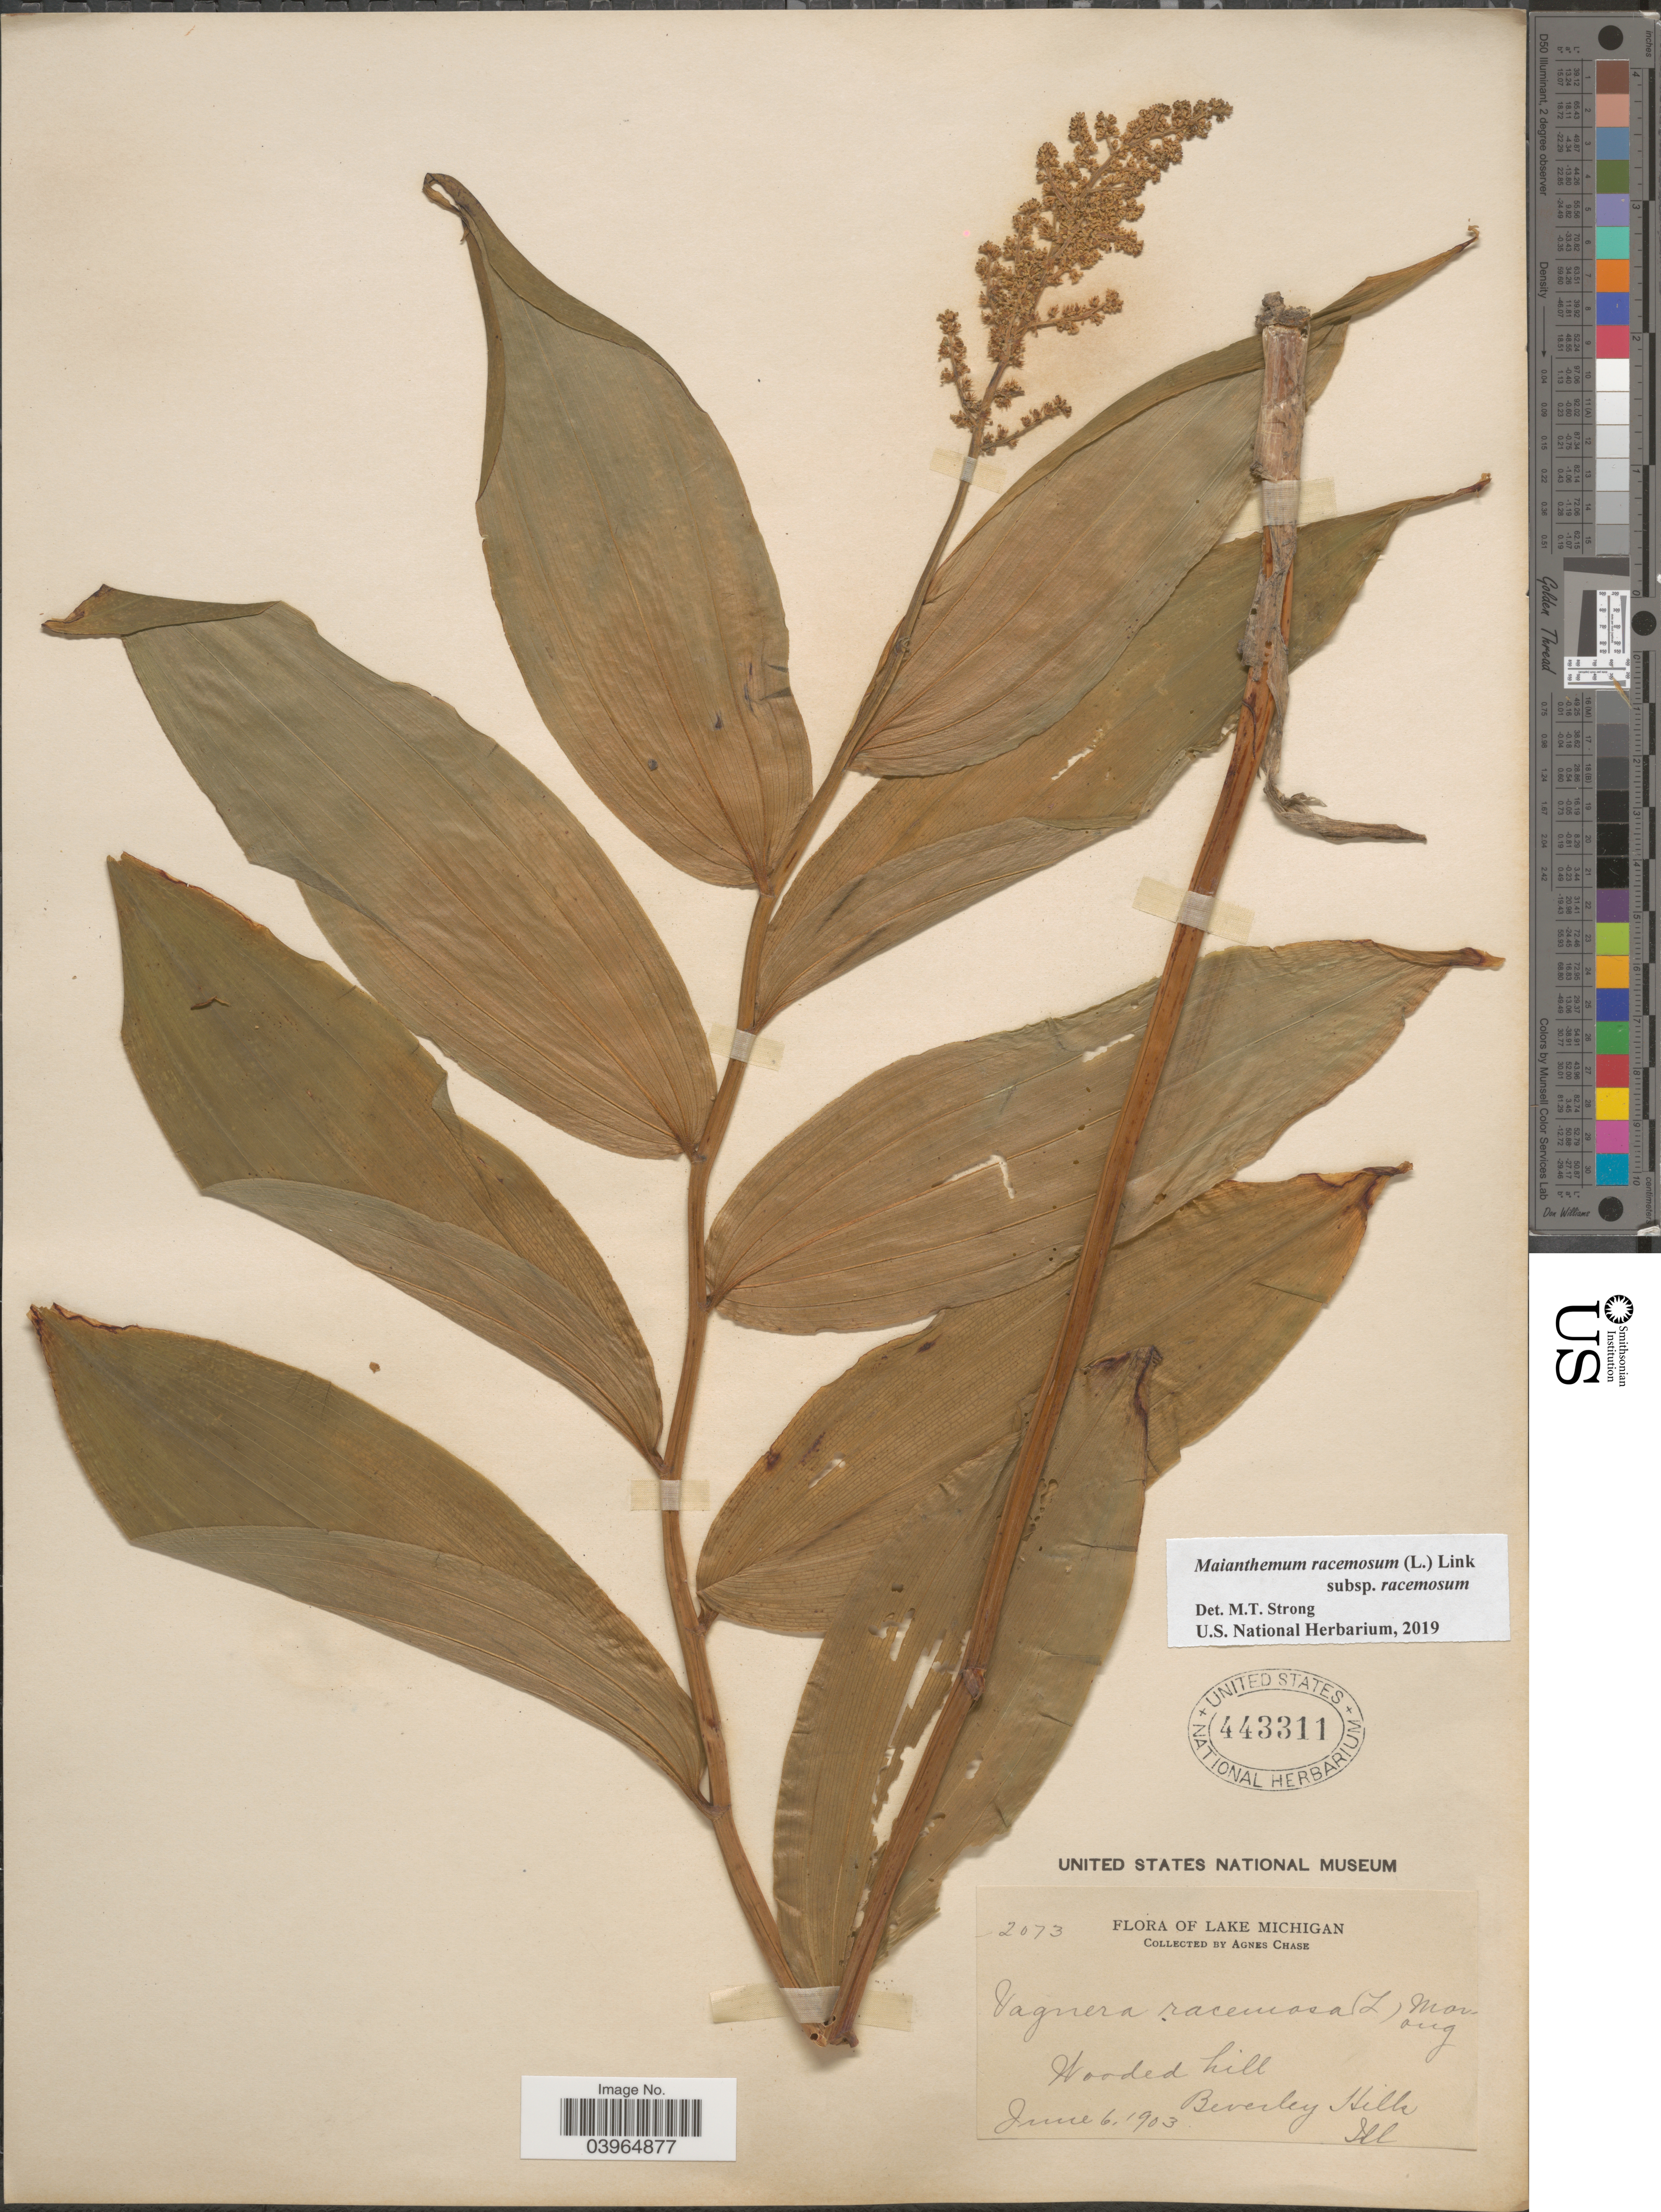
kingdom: Plantae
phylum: Tracheophyta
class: Liliopsida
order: Asparagales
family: Asparagaceae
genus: Maianthemum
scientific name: Maianthemum racemosum subsp. racemosum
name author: (L.) Link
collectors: A. Chase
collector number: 2073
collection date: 1903-06-06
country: United States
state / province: Illinois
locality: Lake Michigan. Wooded hill. Beverley Hills.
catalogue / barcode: US 443311